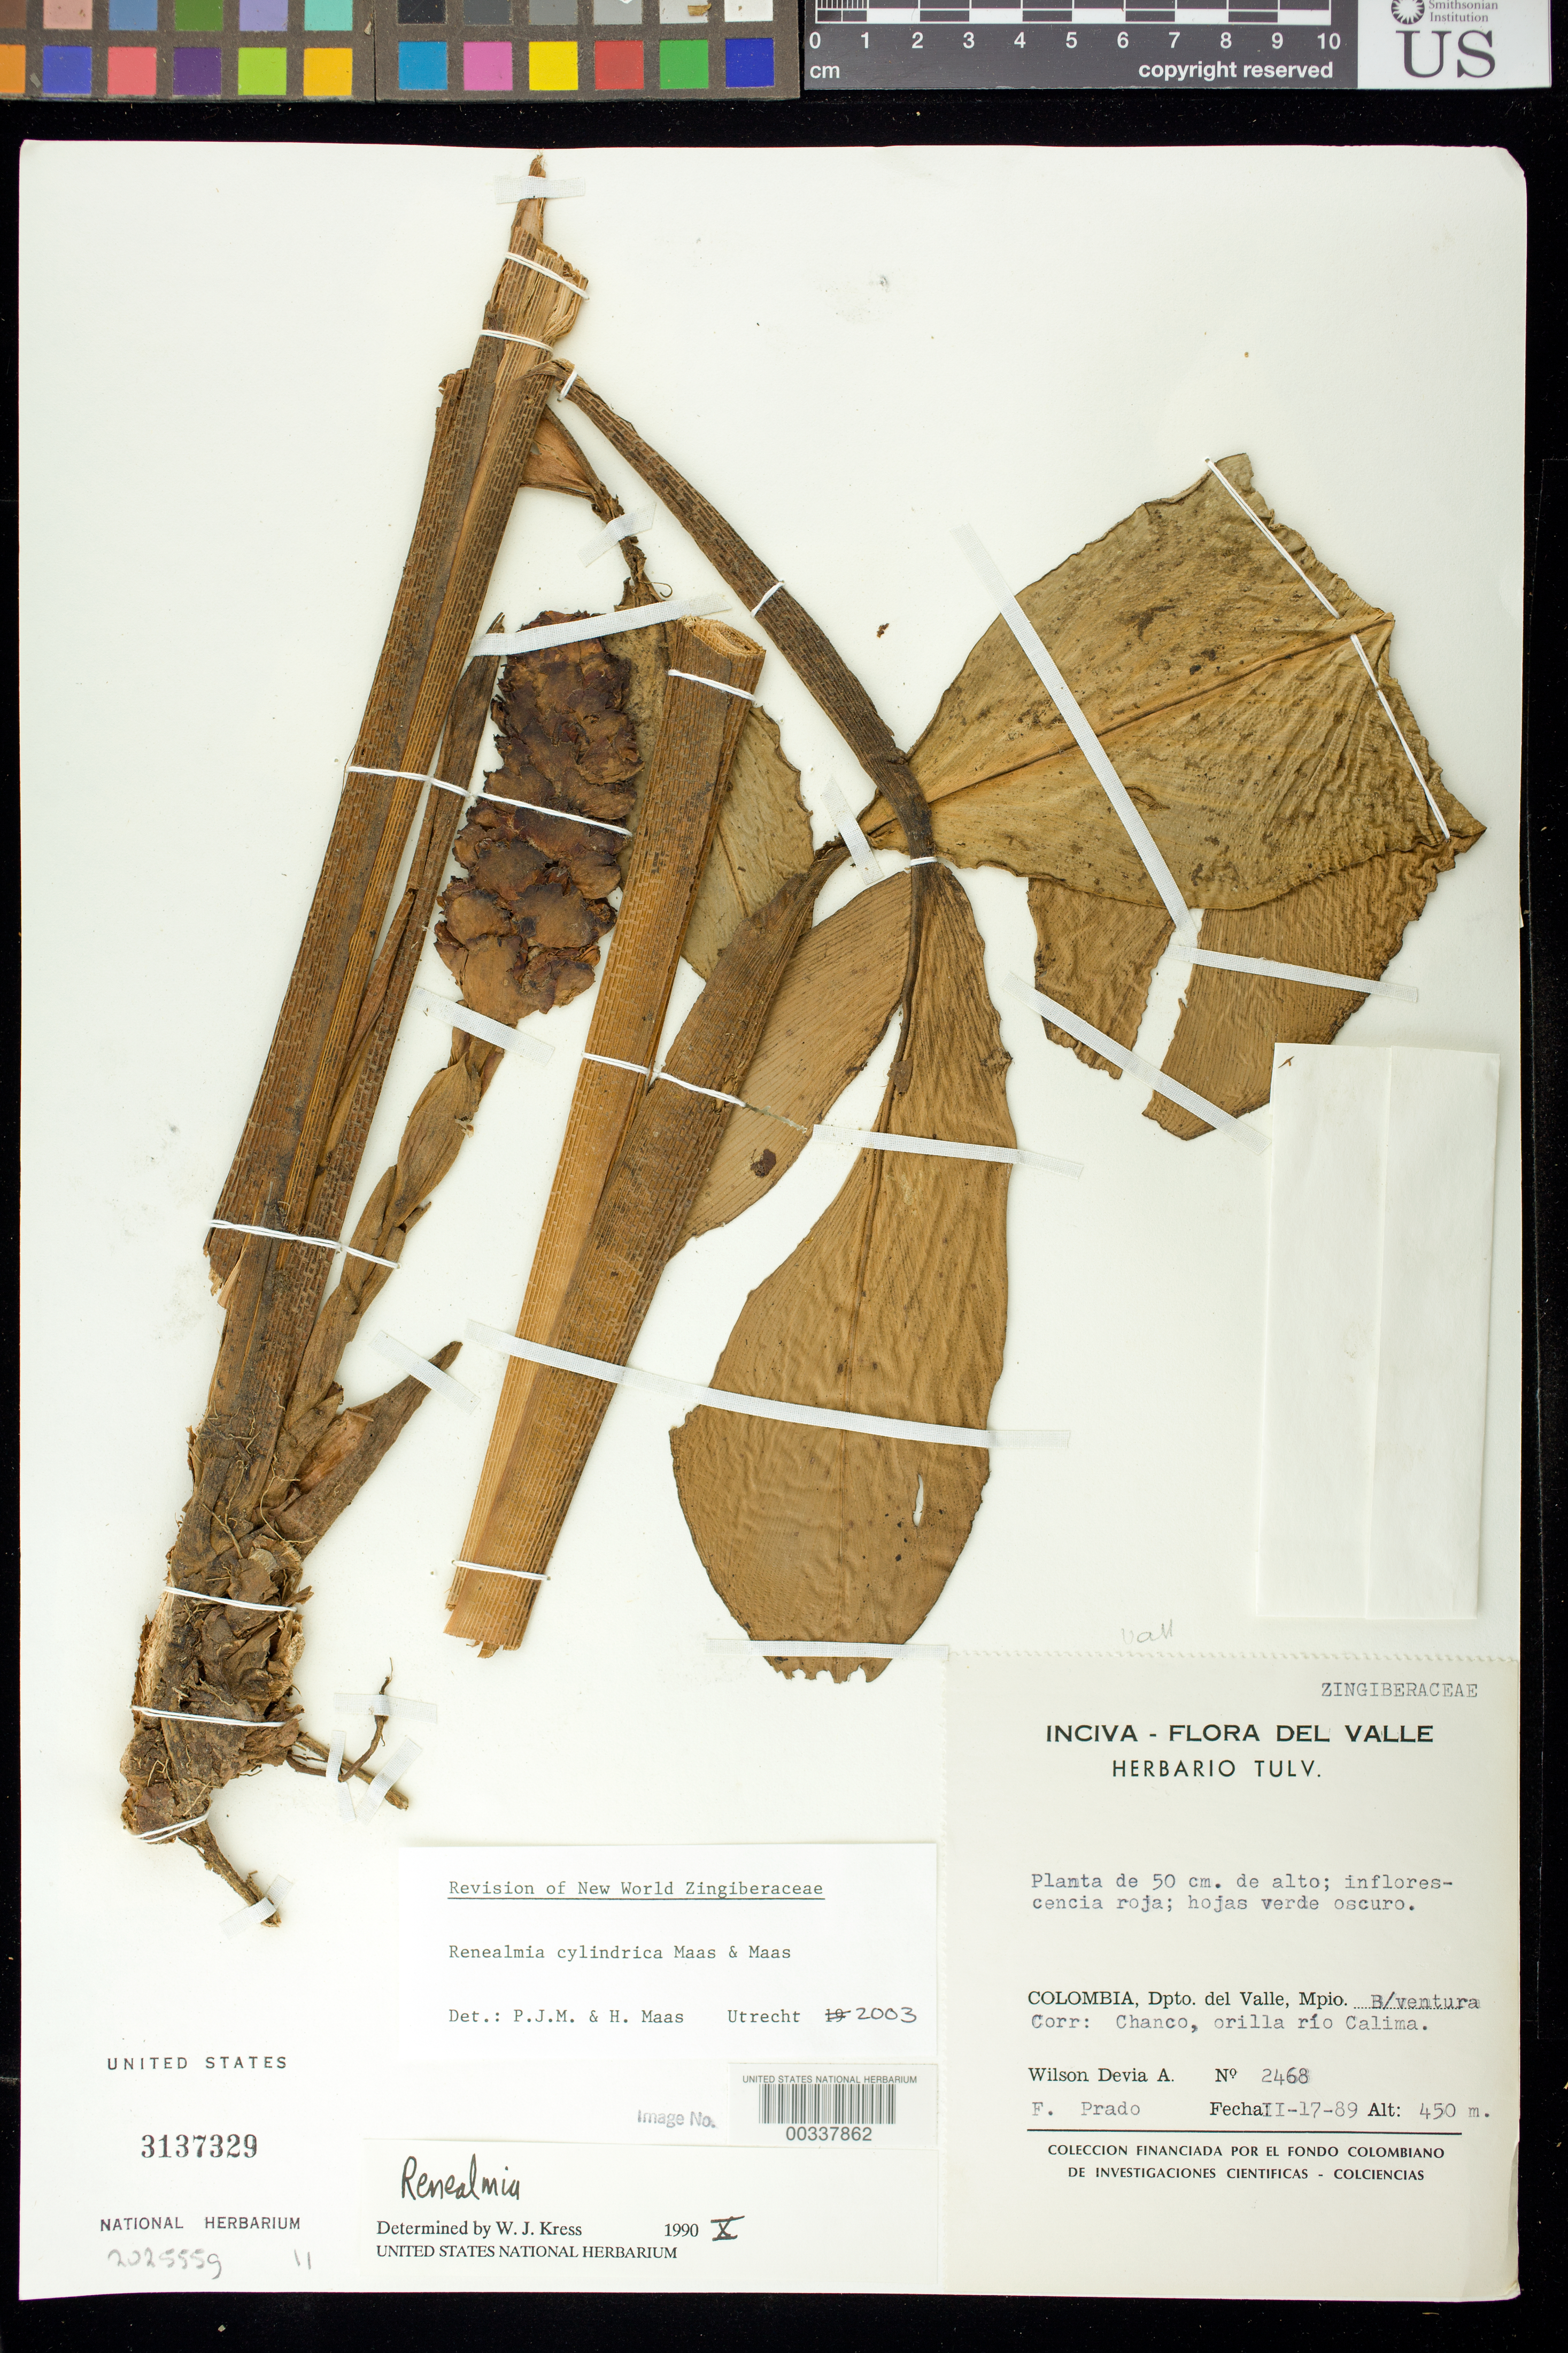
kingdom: Plantae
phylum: Tracheophyta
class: Liliopsida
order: Zingiberales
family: Zingiberaceae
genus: Renealmia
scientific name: Renealmia sp.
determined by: Kress, W. J., (US), Smithsonian Institution - National Museum of Natural History (UNITED STATES)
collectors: W. Devia A. & F. Prado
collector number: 2468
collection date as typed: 17 Feb 1989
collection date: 1989-02-17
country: Colombia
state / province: Valle del Cauca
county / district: Buenaventura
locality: Mun. Buena Ventura, corr: Chanco, Orila Rio Calima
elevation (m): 450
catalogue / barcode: US 3137329